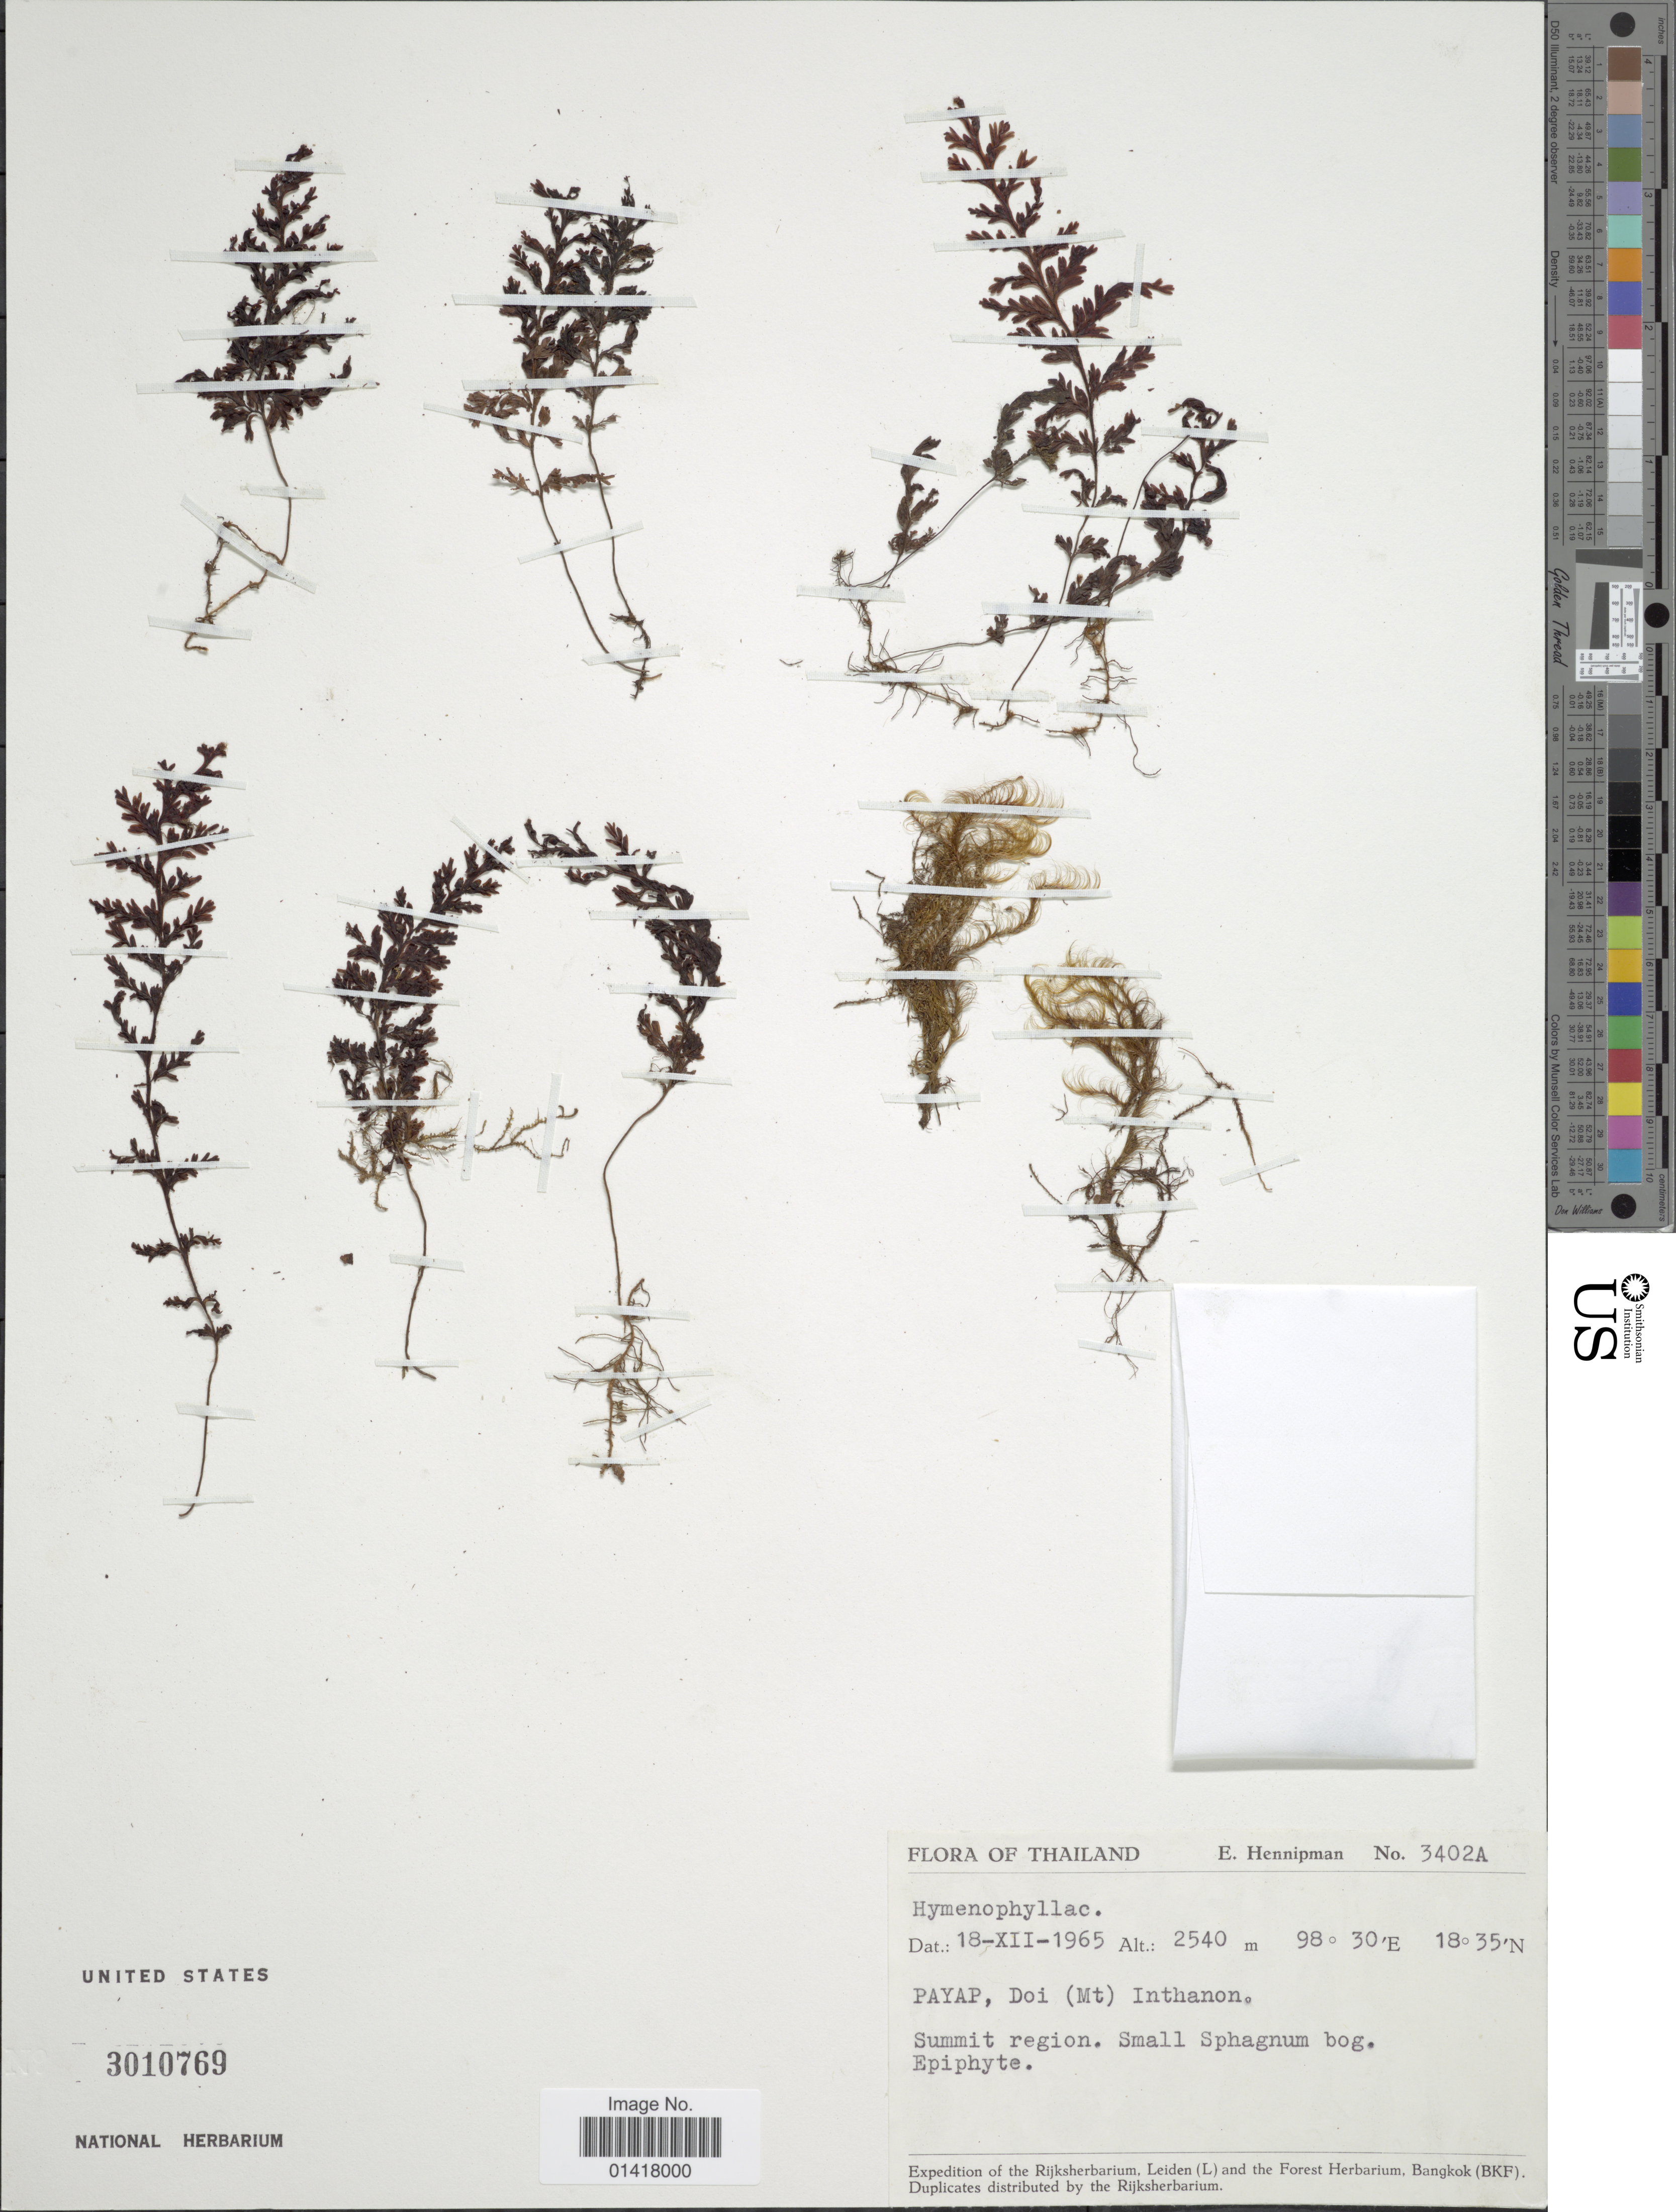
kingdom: Plantae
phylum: Tracheophyta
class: Polypodiopsida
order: Hymenophyllales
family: Hymenophyllaceae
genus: Hymenophyllum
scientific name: Hymenophyllum sp.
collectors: E. Hennipman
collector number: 3402A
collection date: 1965-12-18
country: Thailand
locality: Payap, Doi (Mt) Inthanon. Summit region. Small Sphagnum bog.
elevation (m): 2540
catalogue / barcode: US 3010769